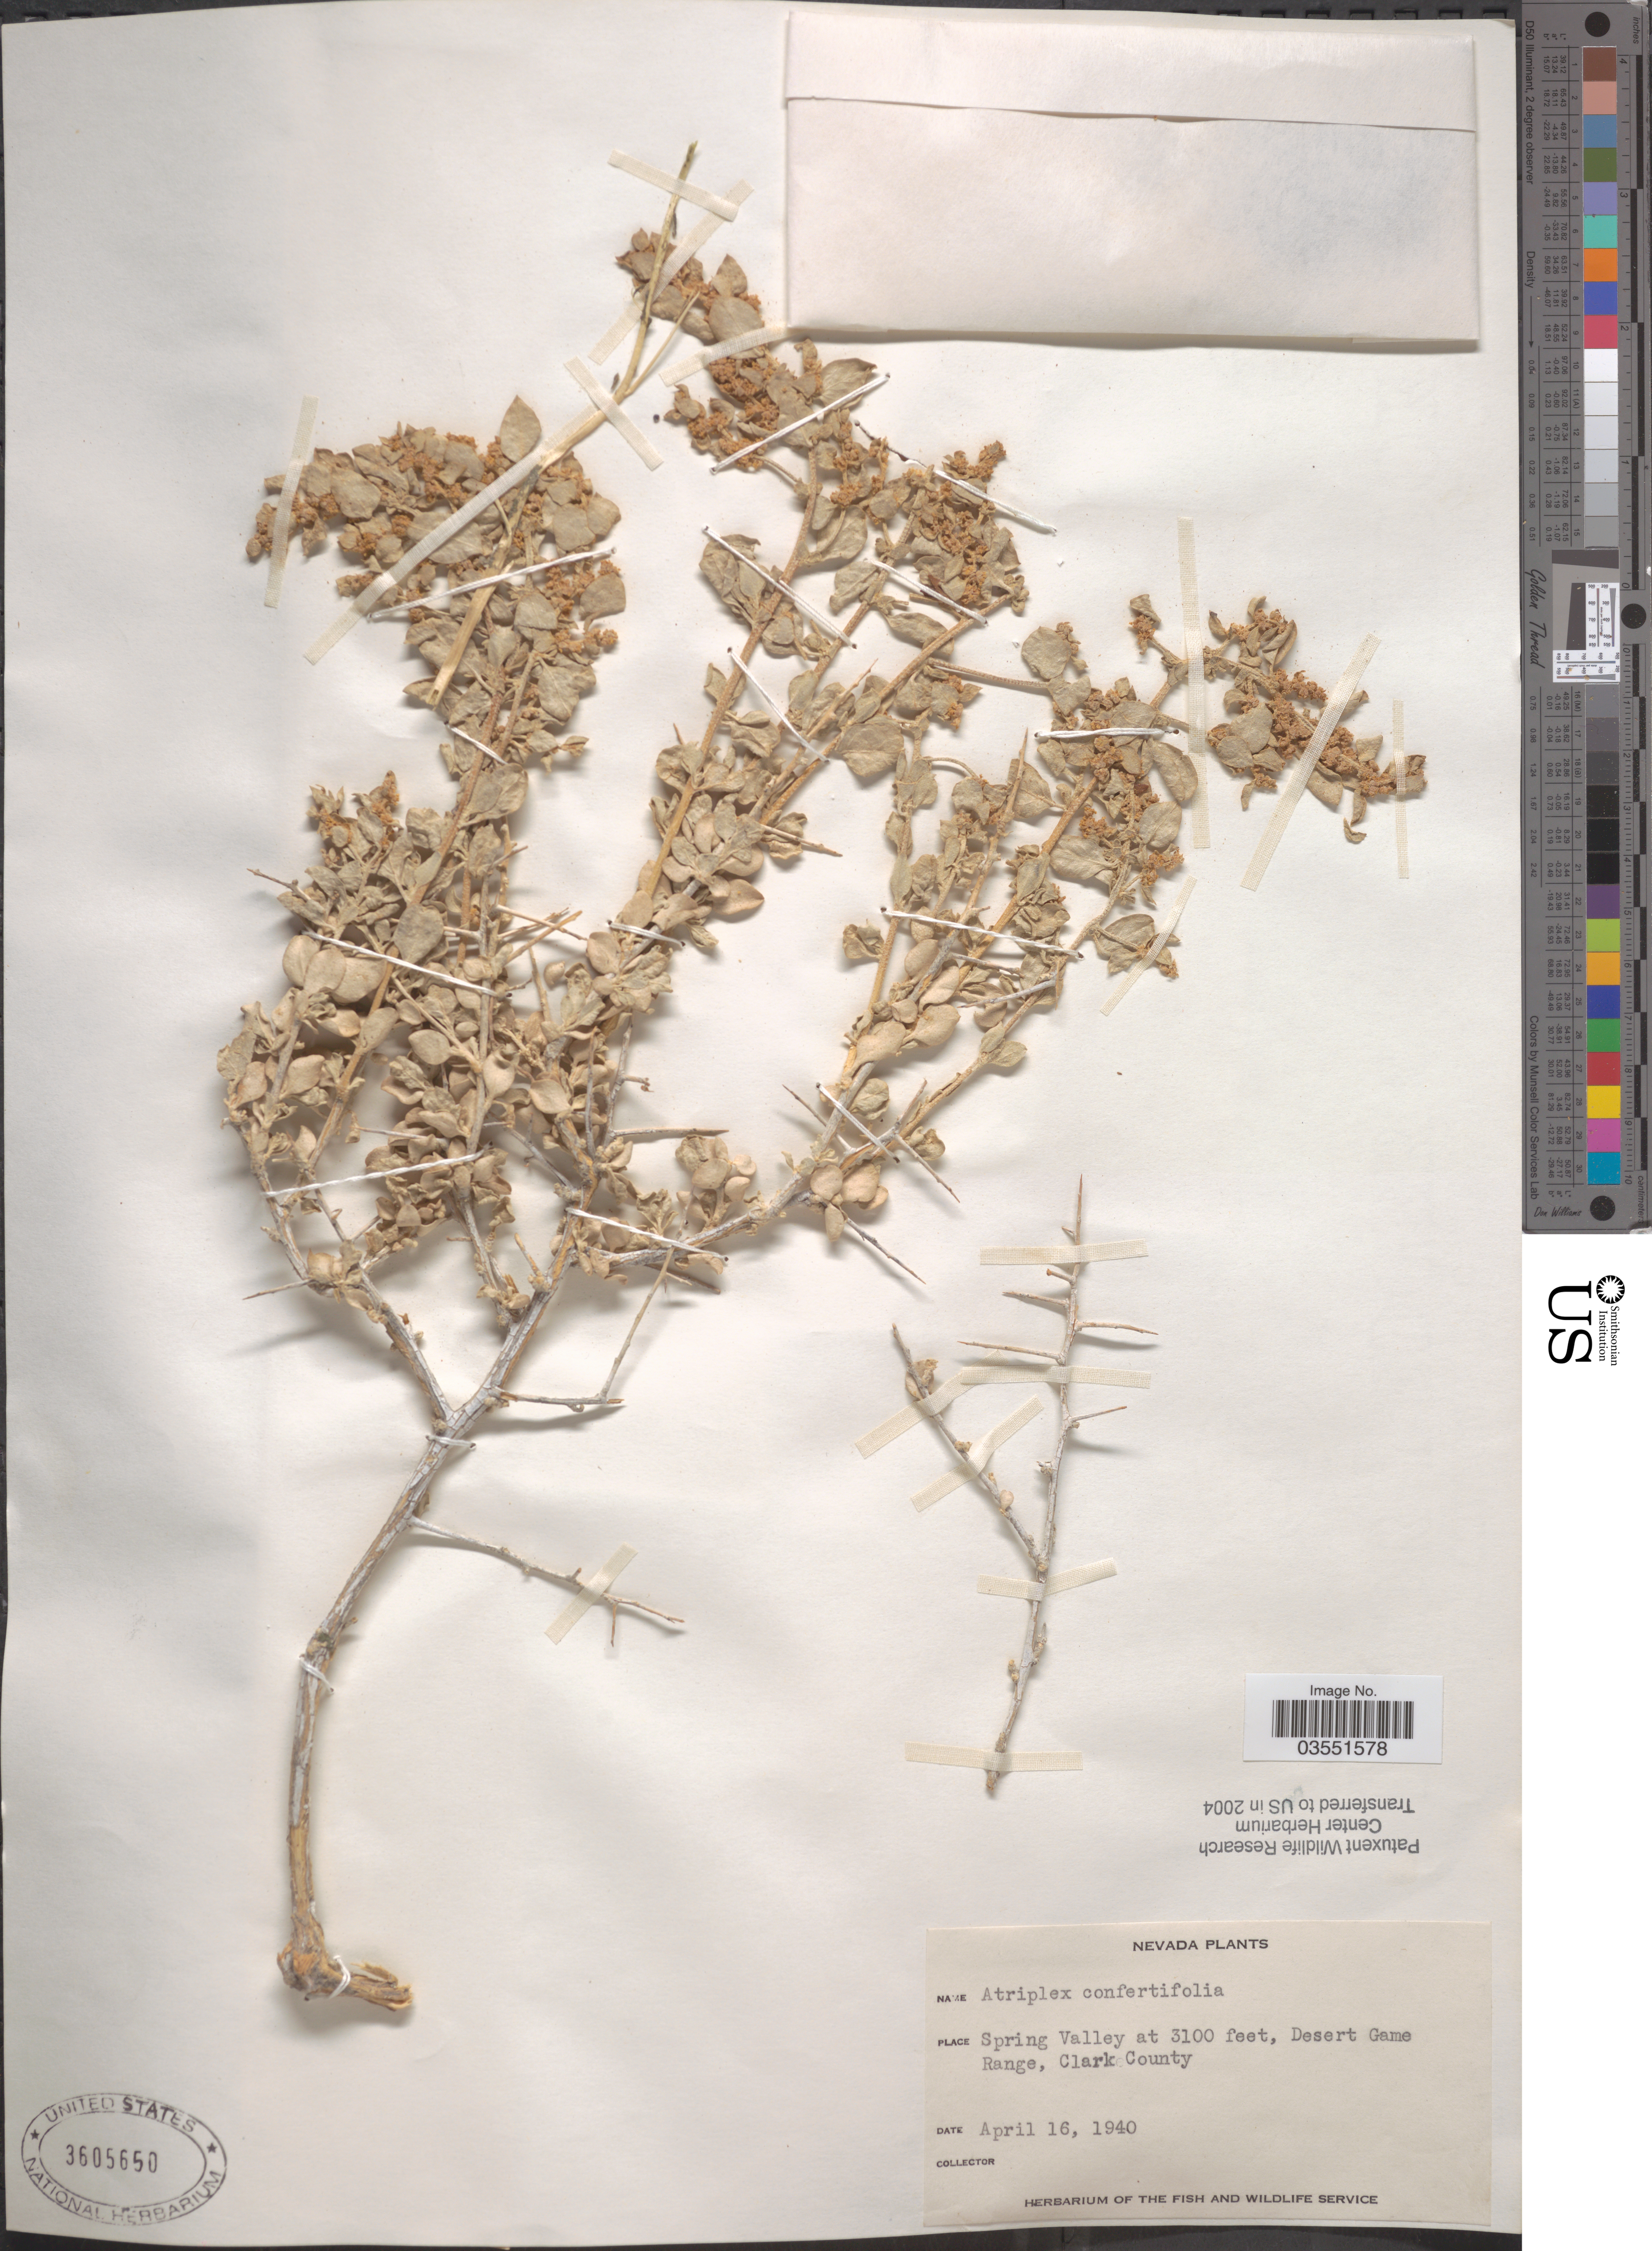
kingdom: Plantae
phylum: Tracheophyta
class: Magnoliopsida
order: Caryophyllales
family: Amaranthaceae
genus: Atriplex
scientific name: Atriplex confertifolia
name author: (Torr. & Frém.) S. Watson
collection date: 1940-04-16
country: United States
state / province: Nevada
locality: Spring Valley at 3100 feet, Desert Game Range, Clarke County.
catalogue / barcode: US 3605650